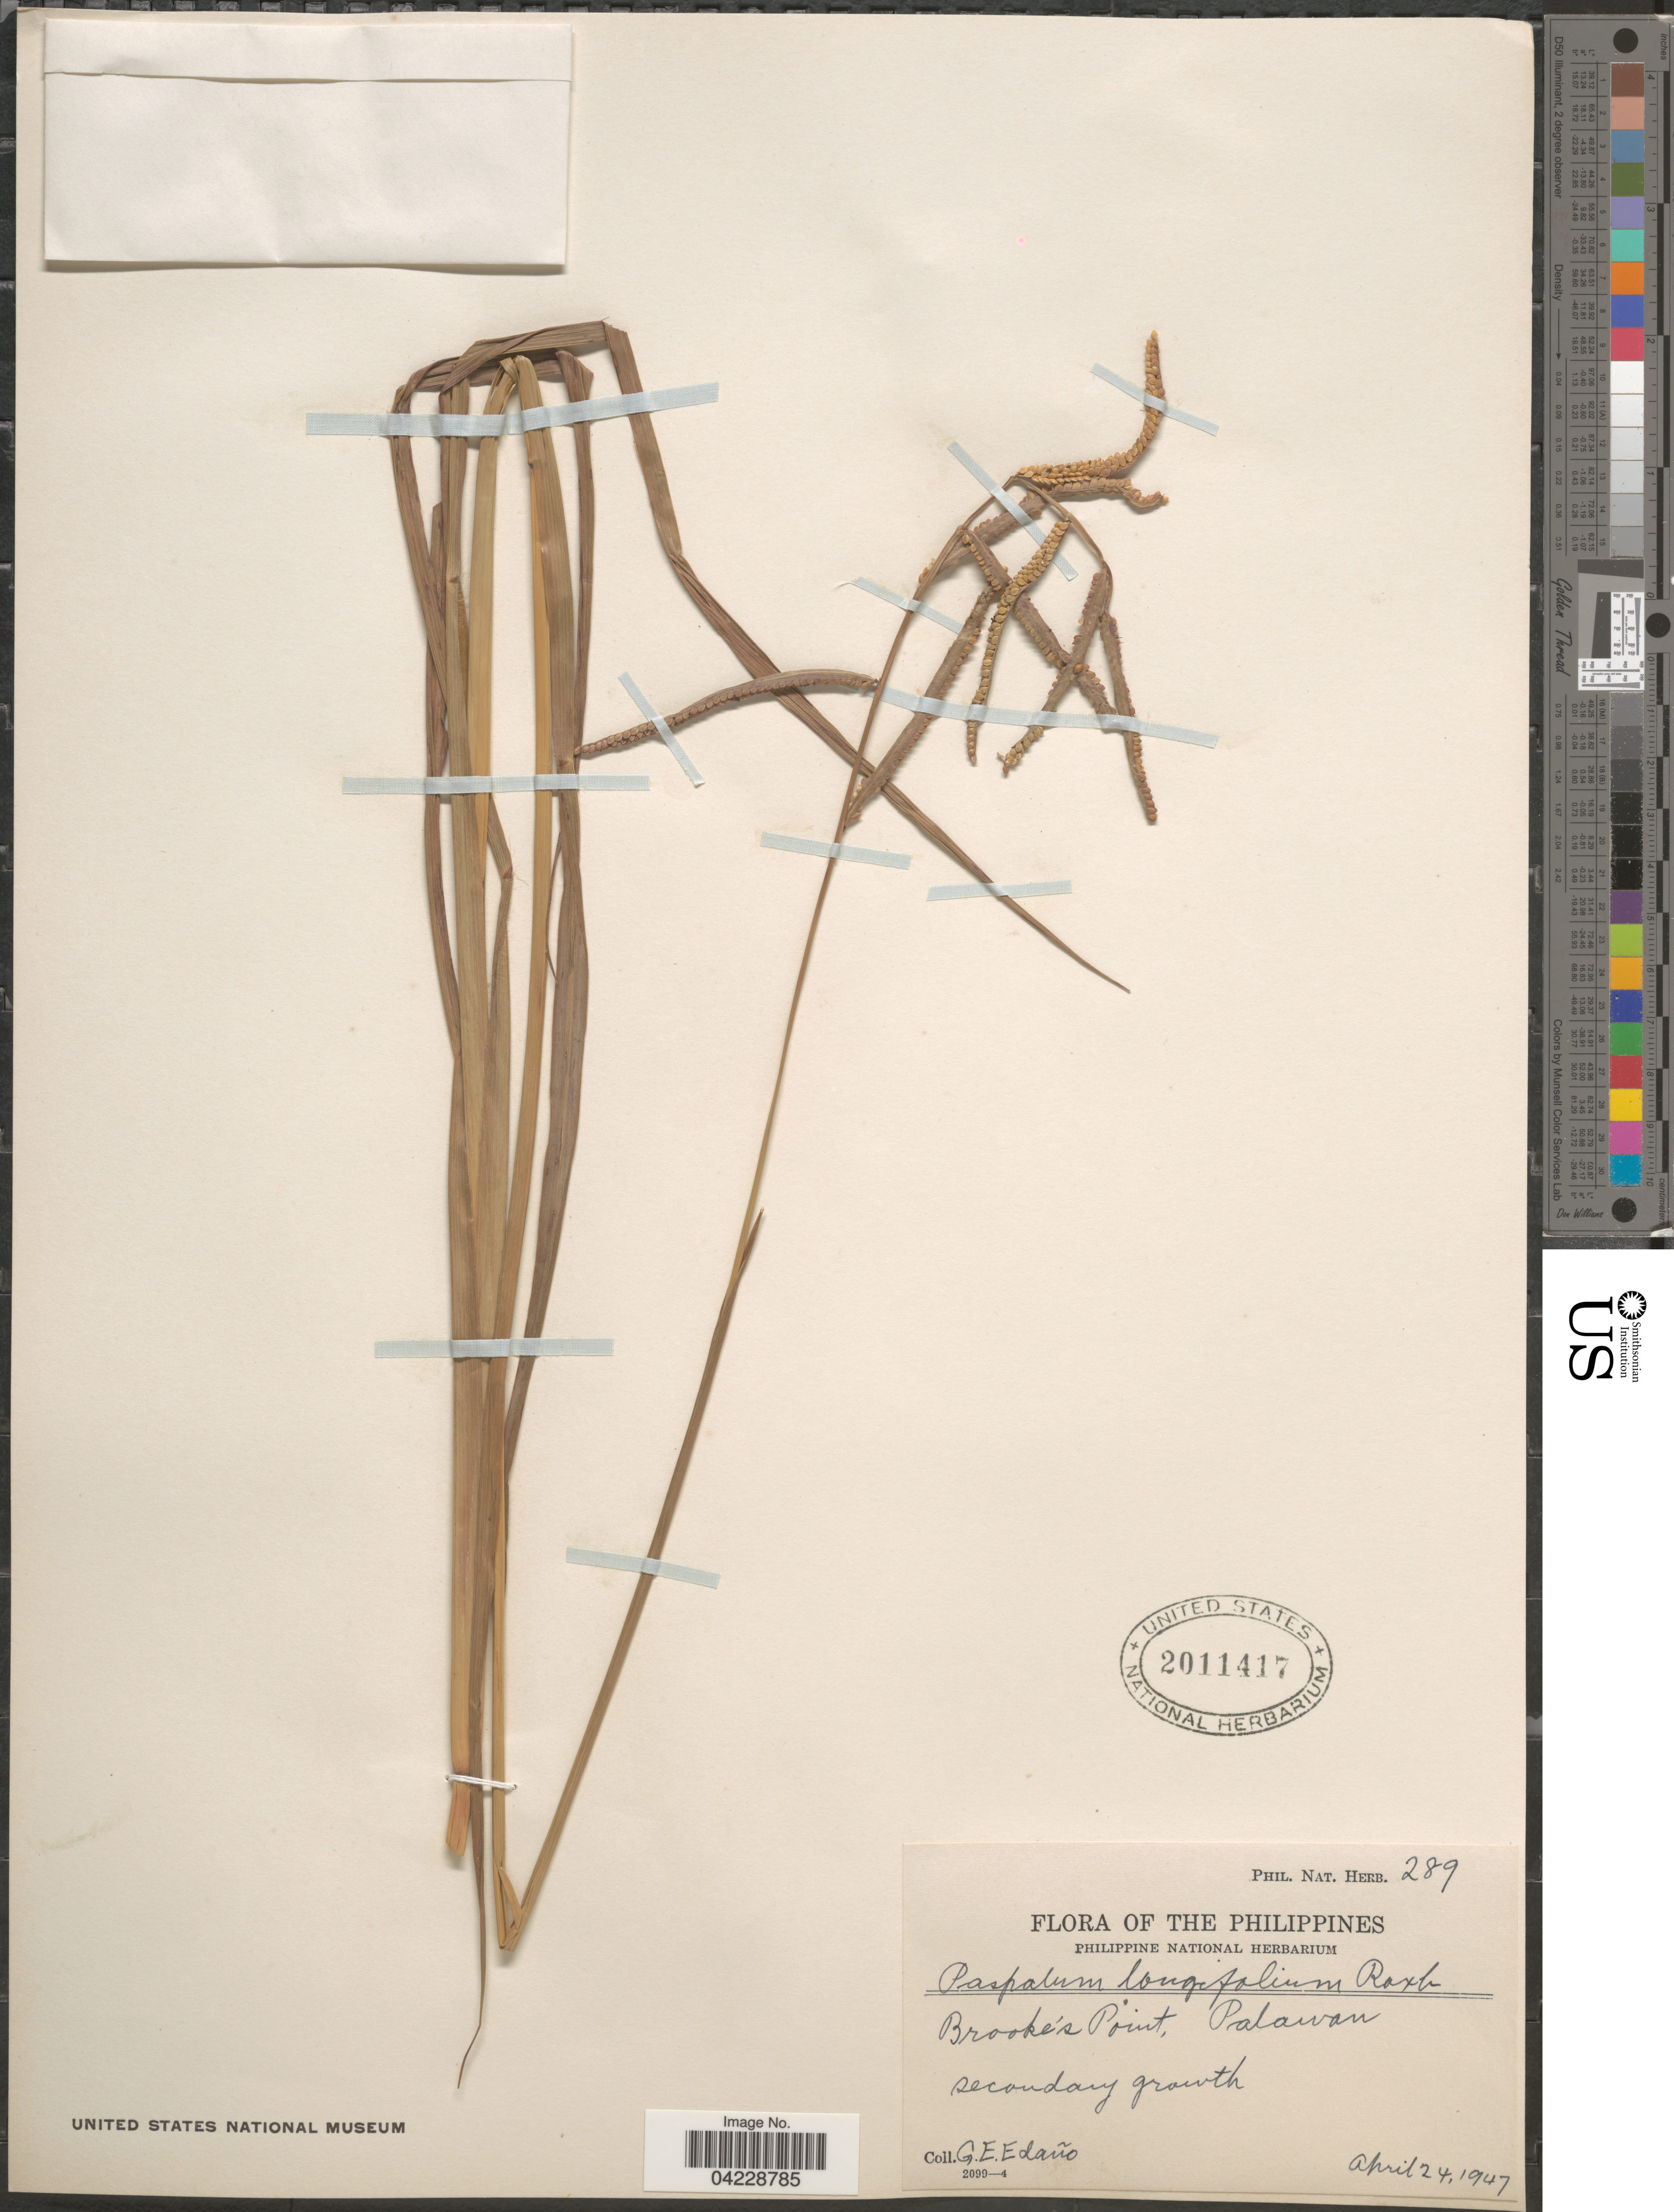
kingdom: Plantae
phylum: Tracheophyta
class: Liliopsida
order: Poales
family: Poaceae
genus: Paspalum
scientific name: Paspalum longifolium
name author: Roxb.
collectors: G. E. Edaño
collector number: Phil. Nat. Herb. 289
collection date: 1947-04-24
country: Philippines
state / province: Mimaropa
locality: Brooke's Point, Palawan.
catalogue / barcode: US 2011417